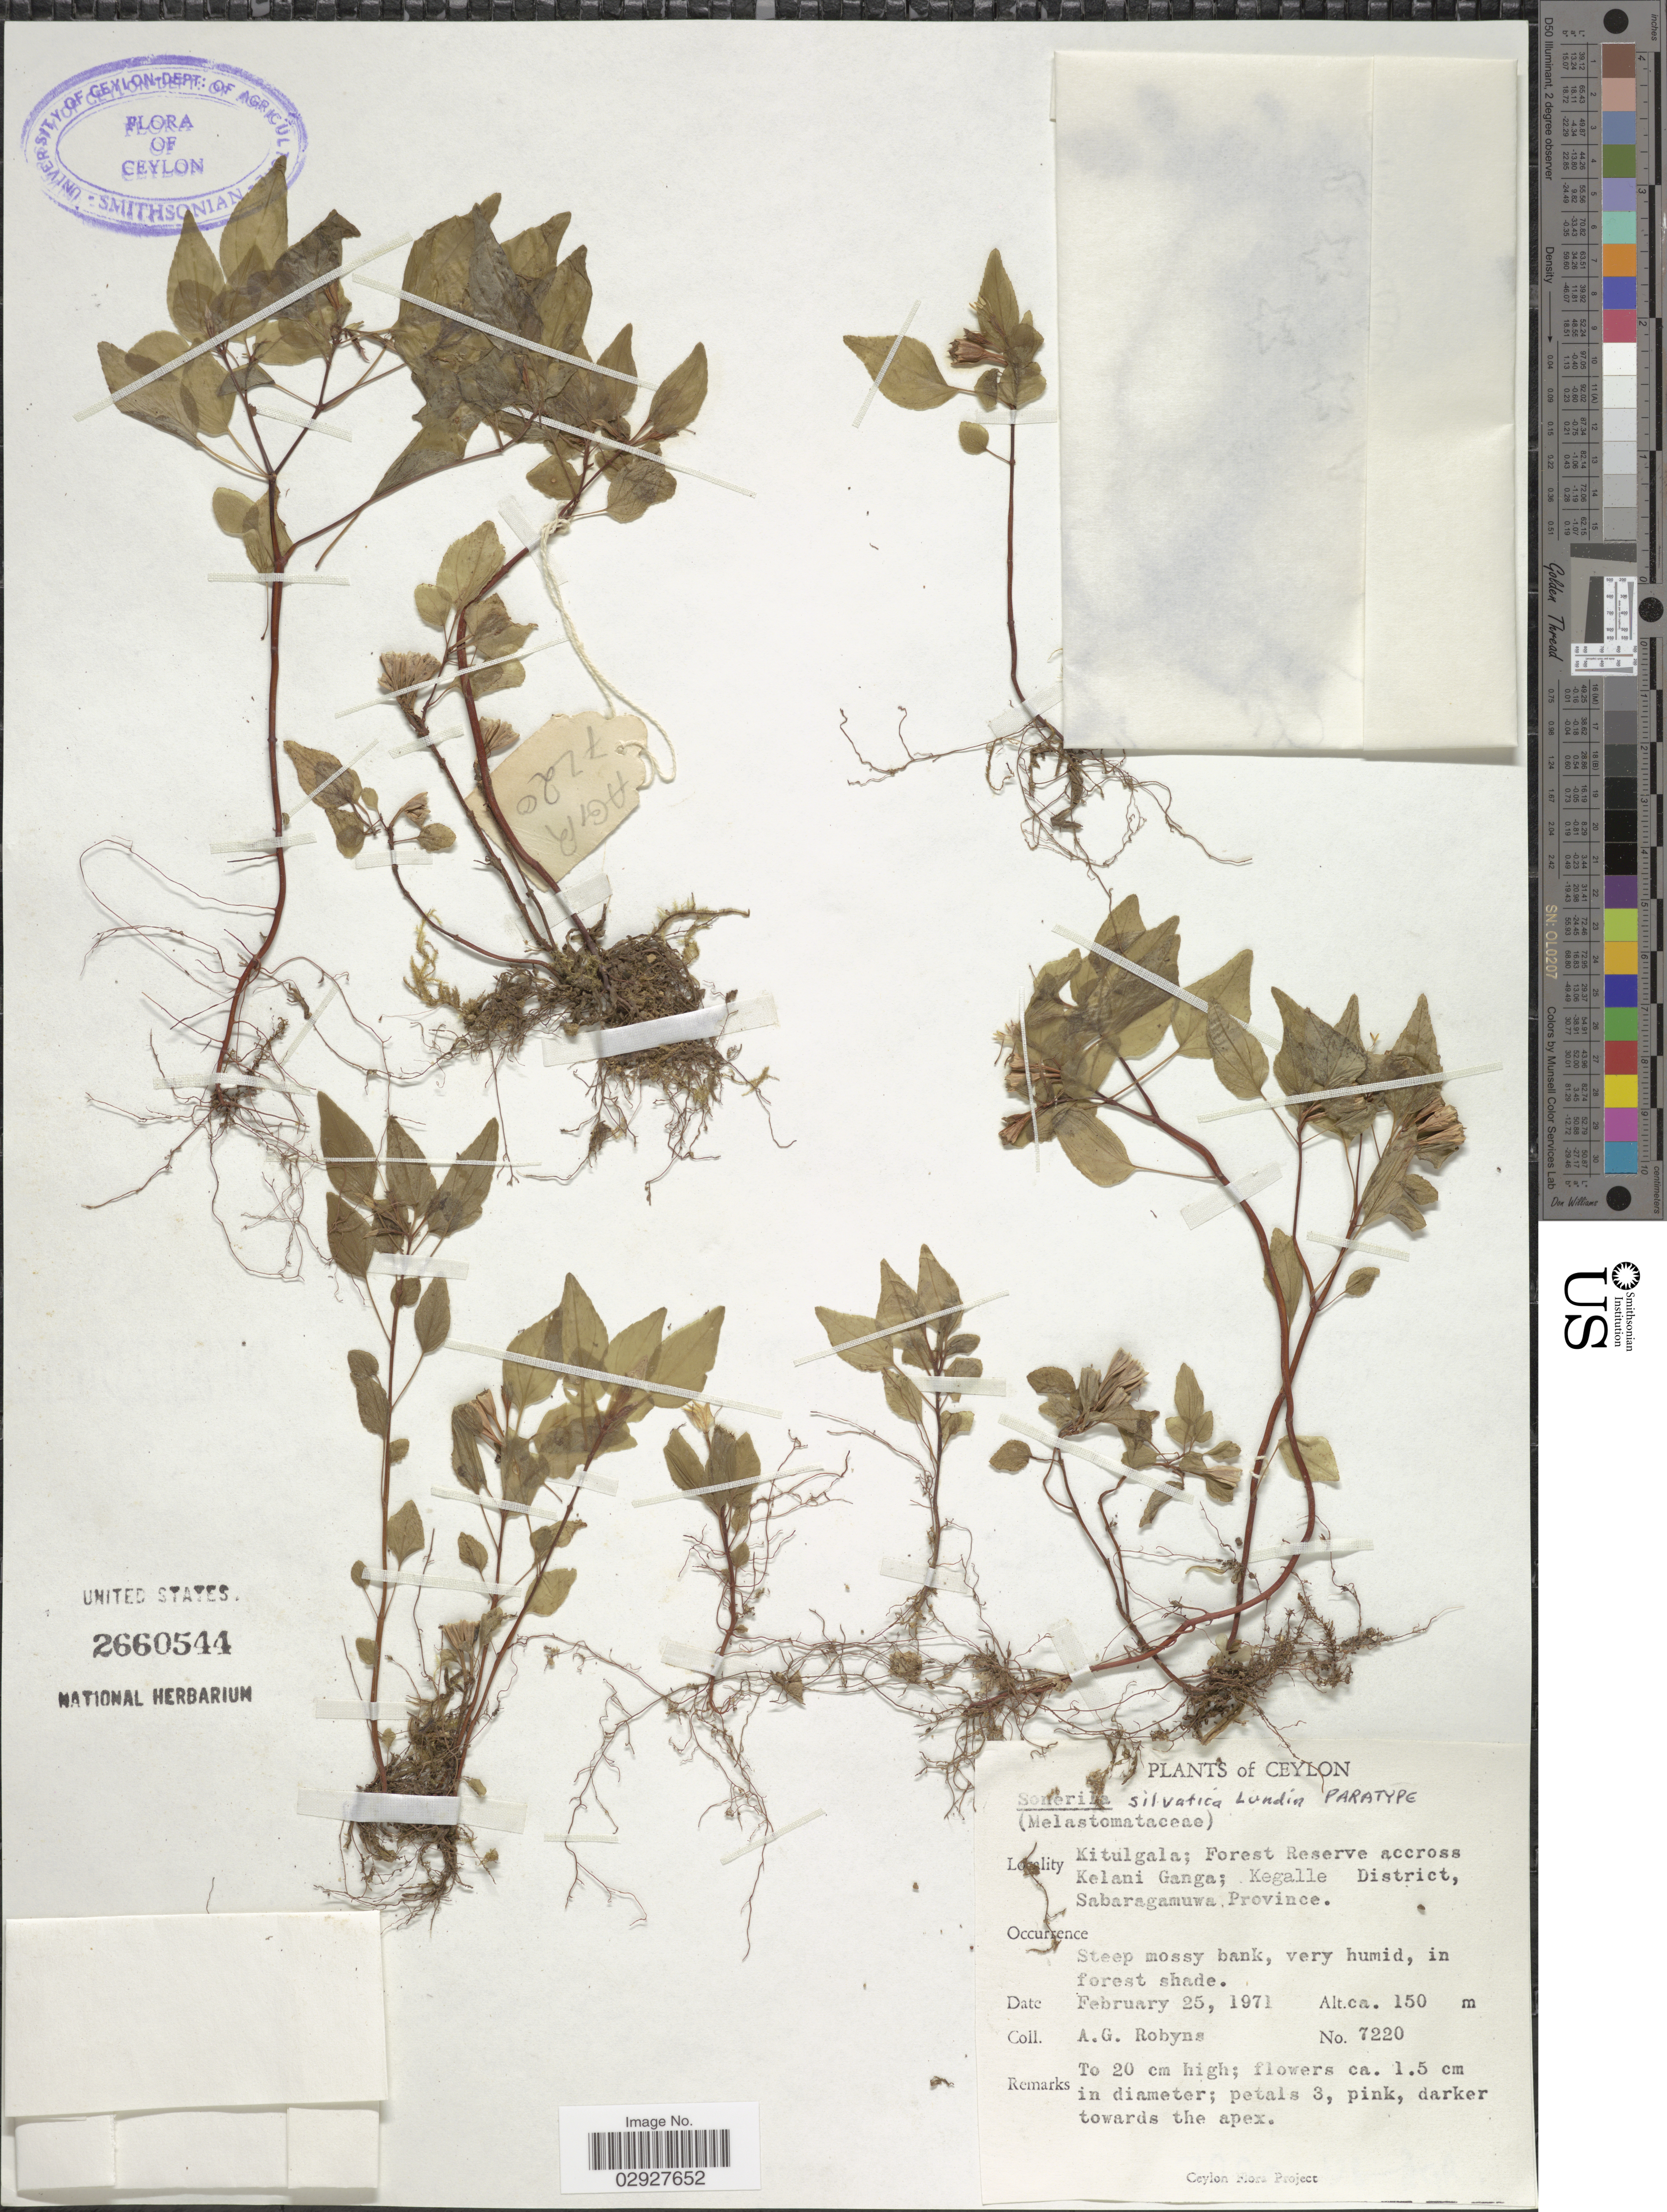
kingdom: Plantae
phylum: Tracheophyta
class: Magnoliopsida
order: Myrtales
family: Melastomataceae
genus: Sonerila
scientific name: Sonerila silvatica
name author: Lundin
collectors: A. Robyns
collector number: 7220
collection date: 1971-02-25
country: Sri Lanka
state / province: Sabaragamuwa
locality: Ceylon. Kitulgala; Forest Reserve accross Kelani Ganga; Kegalle District.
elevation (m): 150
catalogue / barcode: US 2660544